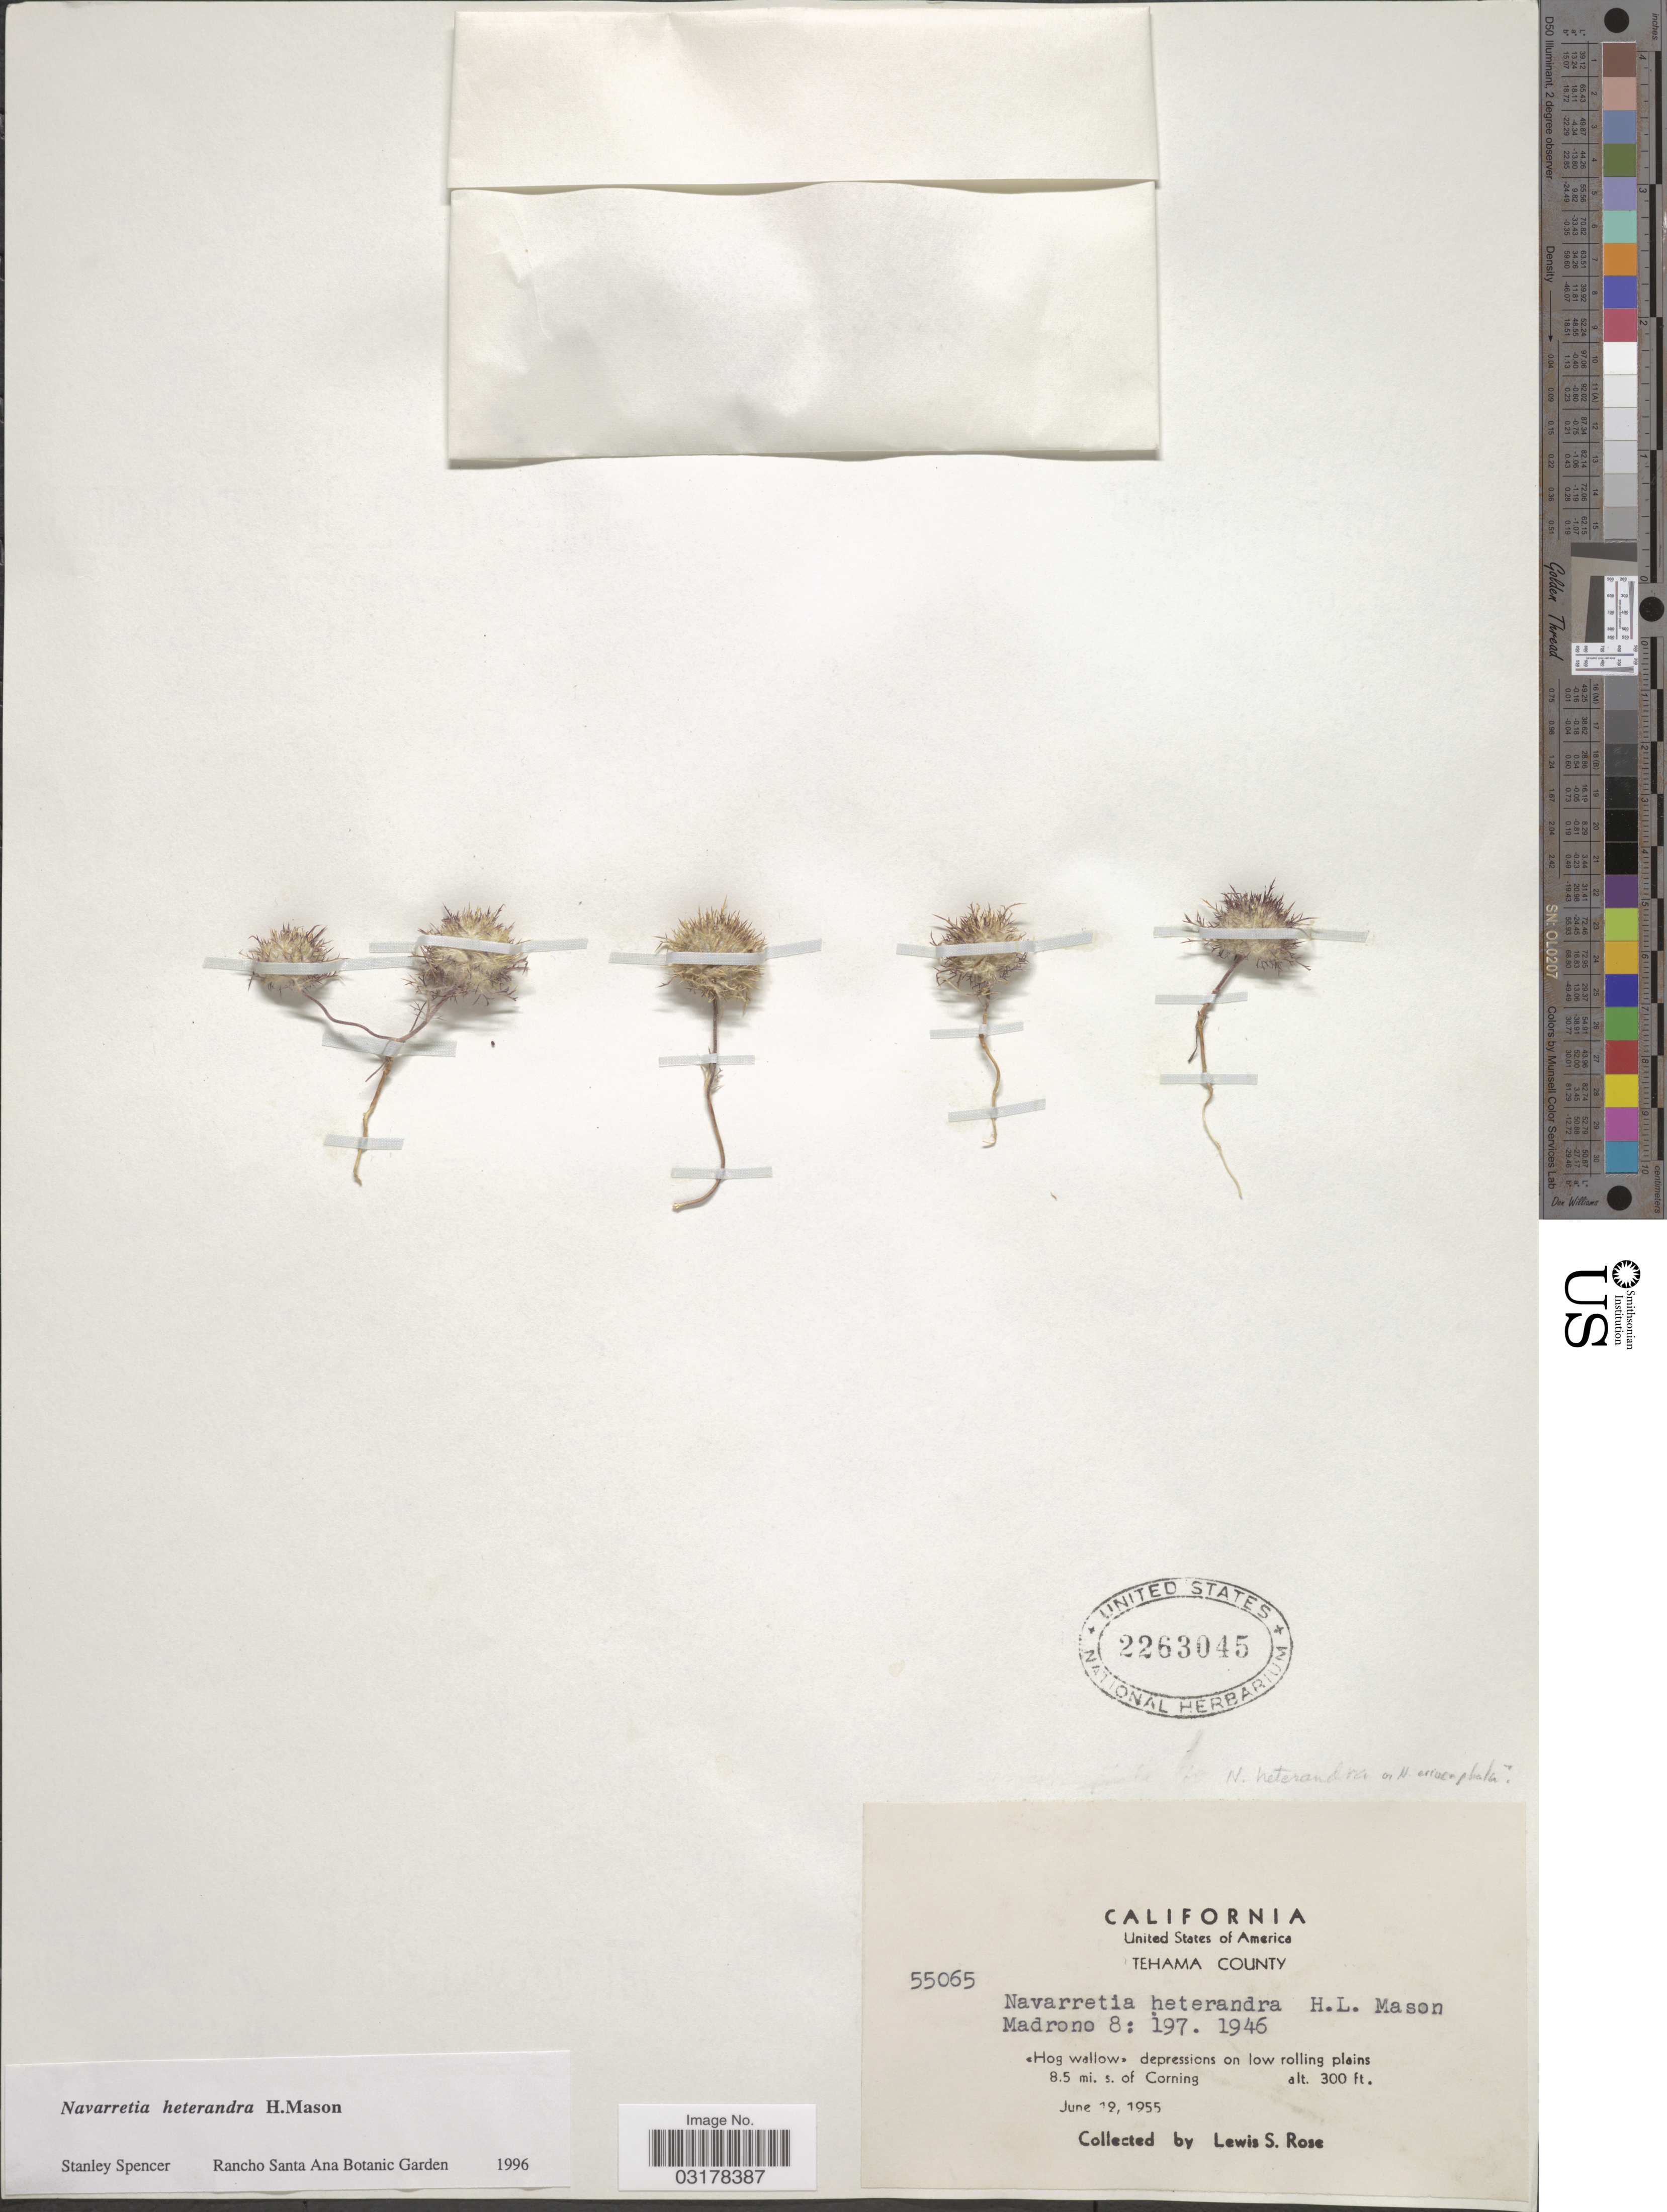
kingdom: Plantae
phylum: Tracheophyta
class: Magnoliopsida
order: Ericales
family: Polemoniaceae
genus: Navarretia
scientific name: Navarretia heterandra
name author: H. Mason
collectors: L. S. Rose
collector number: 55065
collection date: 1955-06-19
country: United States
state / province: California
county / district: Tehama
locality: Tehama County. Hog wallow. 8.5 mi. s. of Corning.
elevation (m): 91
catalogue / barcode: US 2263045